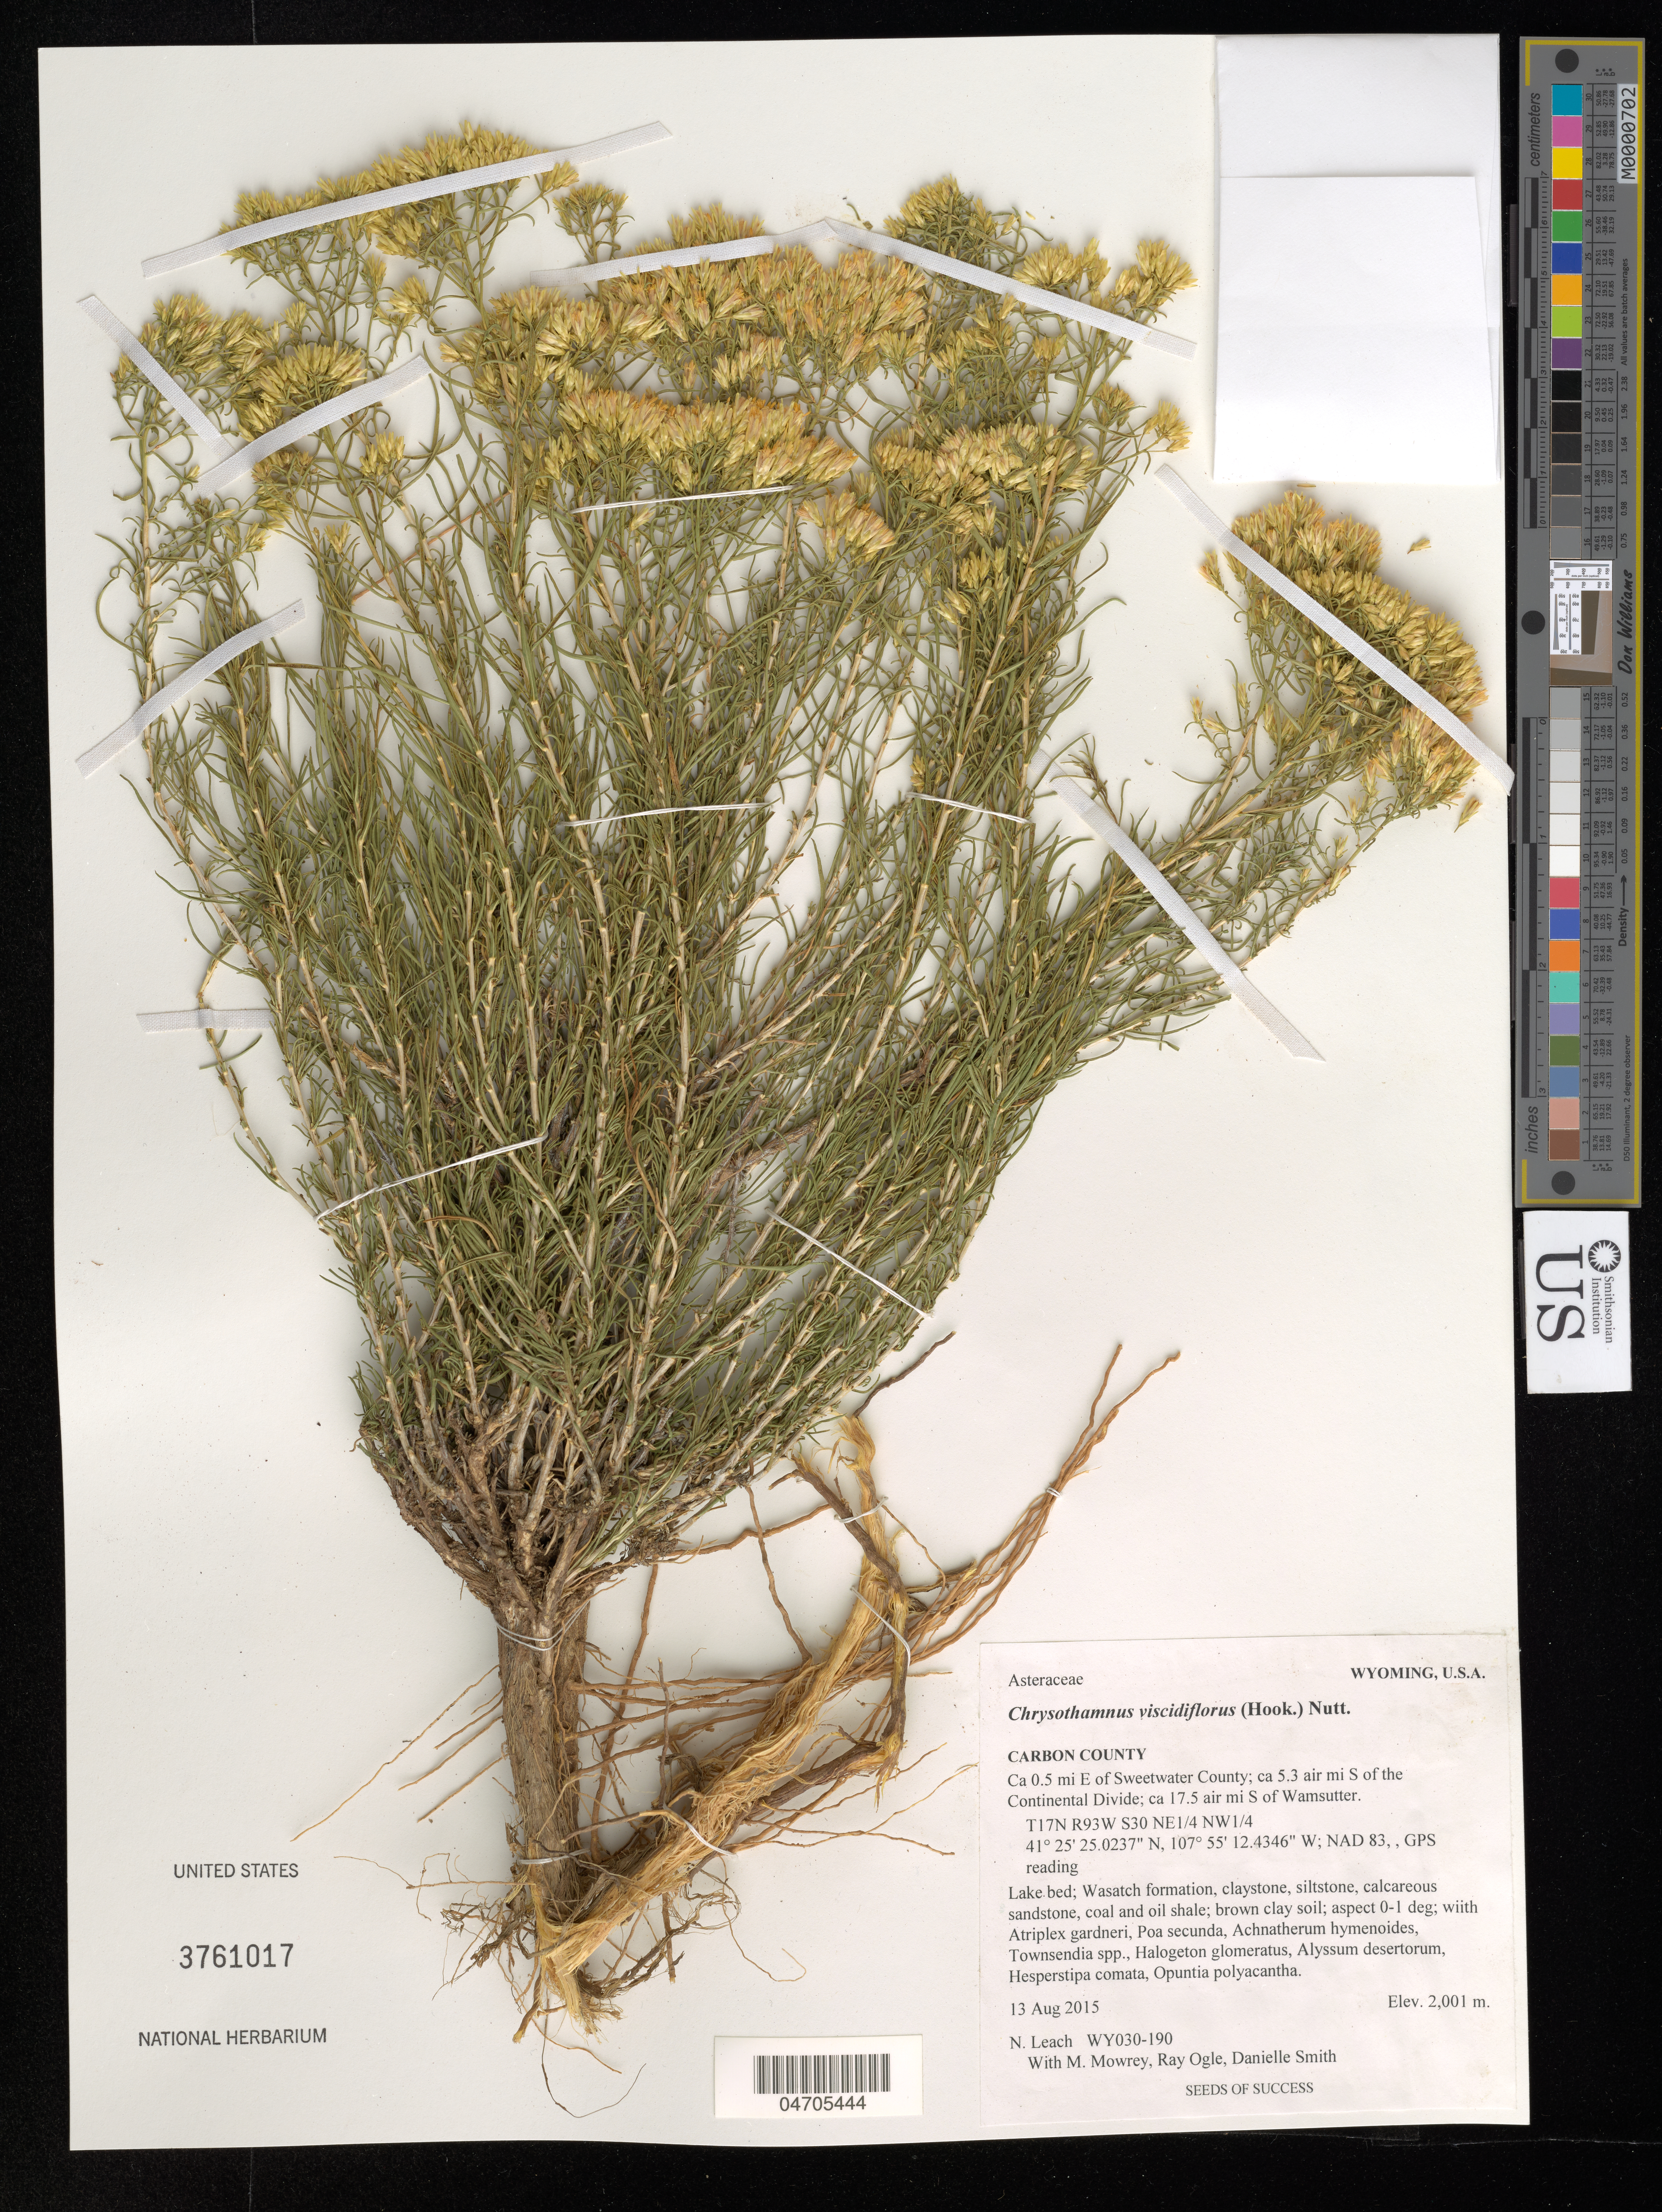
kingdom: Plantae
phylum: Tracheophyta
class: Magnoliopsida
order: Asterales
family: Asteraceae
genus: Chrysothamnus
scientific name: Chrysothamnus viscidiflorus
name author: (Hook.) Nutt.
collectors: N. Leach, M. Mowrey, R. Ogle & D. Smith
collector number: WY030-190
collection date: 2015-08-13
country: United States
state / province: Wyoming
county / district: Carbon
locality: Carbon County. Ca 0.5 mi E of Sweetwater County; ca 5.3 air mi S of the Continental Divide; ca 17.5 air mi S of Wamsutter. T17N R93W S30 NE1/4 NW1/4.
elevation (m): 2001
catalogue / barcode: US 3761017